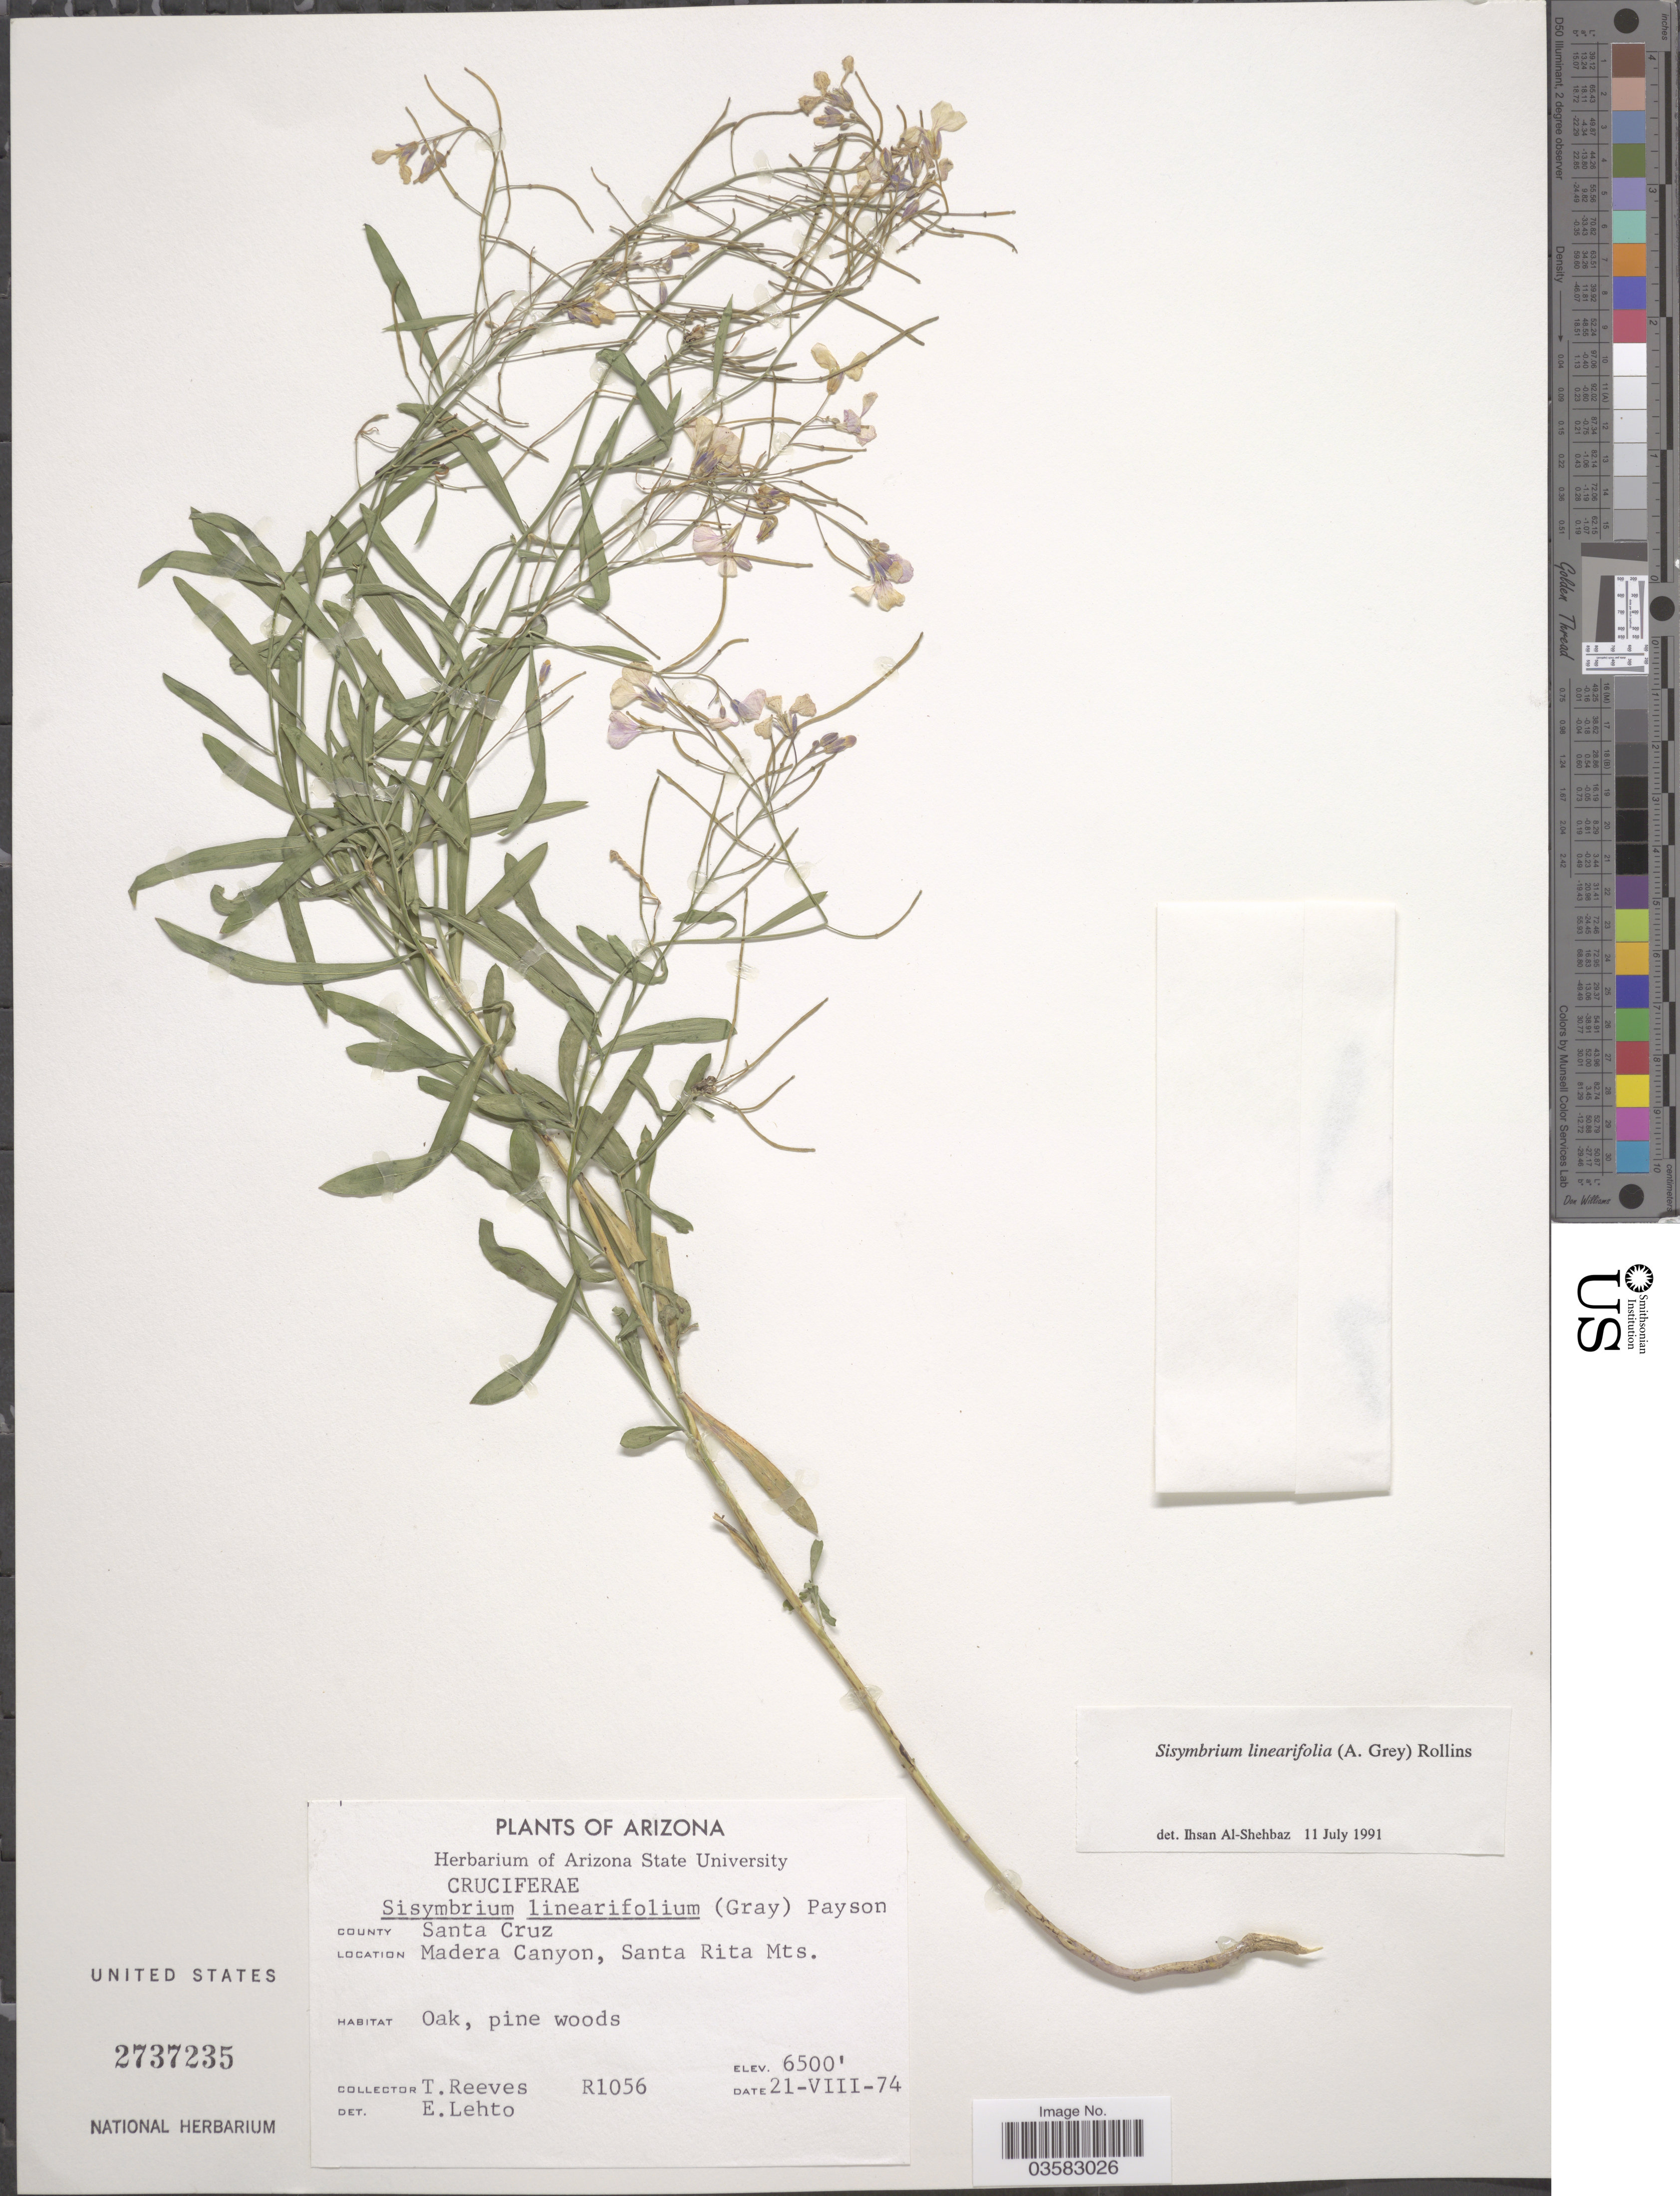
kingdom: Plantae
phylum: Tracheophyta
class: Magnoliopsida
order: Brassicales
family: Brassicaceae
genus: Sisymbrium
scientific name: Sisymbrium linearifolium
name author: (A. Gray) Payson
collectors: T. Reeves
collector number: R1056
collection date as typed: Transcribed d/m/y: 21/8/74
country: United States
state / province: Arizona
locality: County Santa Cruz. Madera Canyon, Santa Rita Mts.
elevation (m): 1981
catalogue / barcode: US 2737235